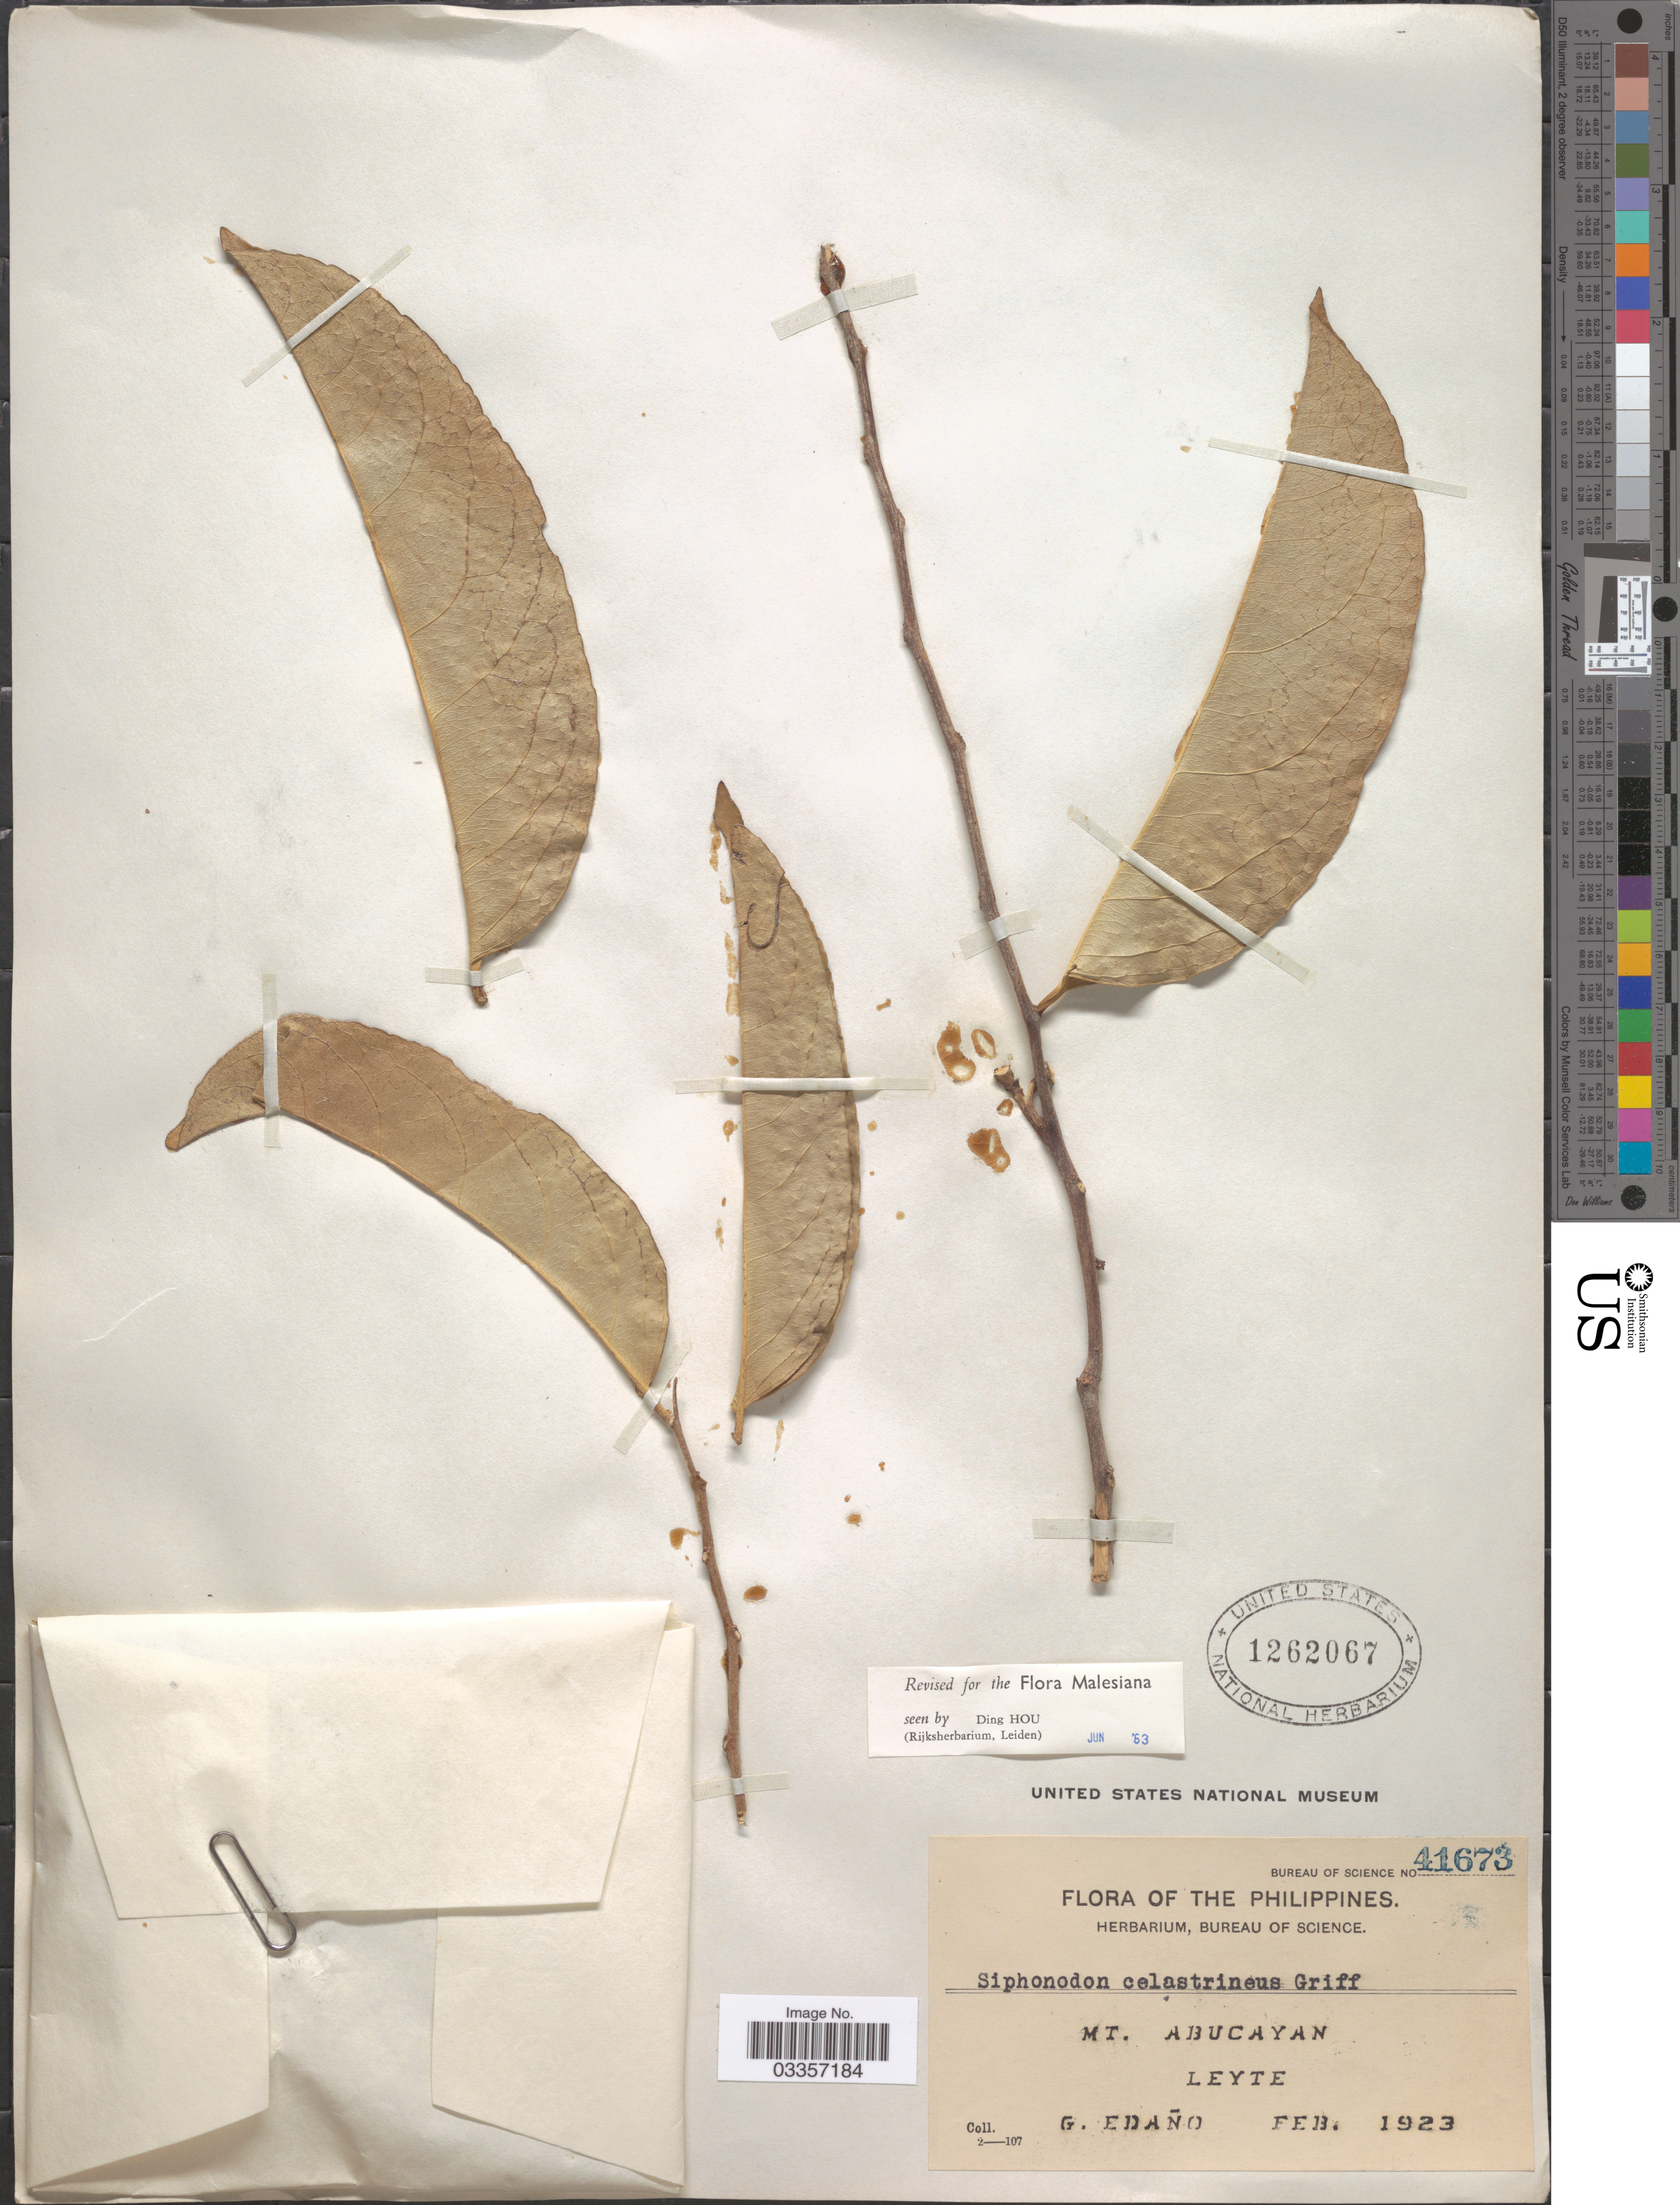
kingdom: Plantae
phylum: Tracheophyta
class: Magnoliopsida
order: Celastrales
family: Celastraceae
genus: Siphonodon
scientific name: Siphonodon celastrineus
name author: Griff.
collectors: G. Edaño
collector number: Bureau of Science 41673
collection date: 1923-02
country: Philippines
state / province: Eastern Visayas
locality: Mt. Abucayan, Leyte.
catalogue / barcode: US 1262067